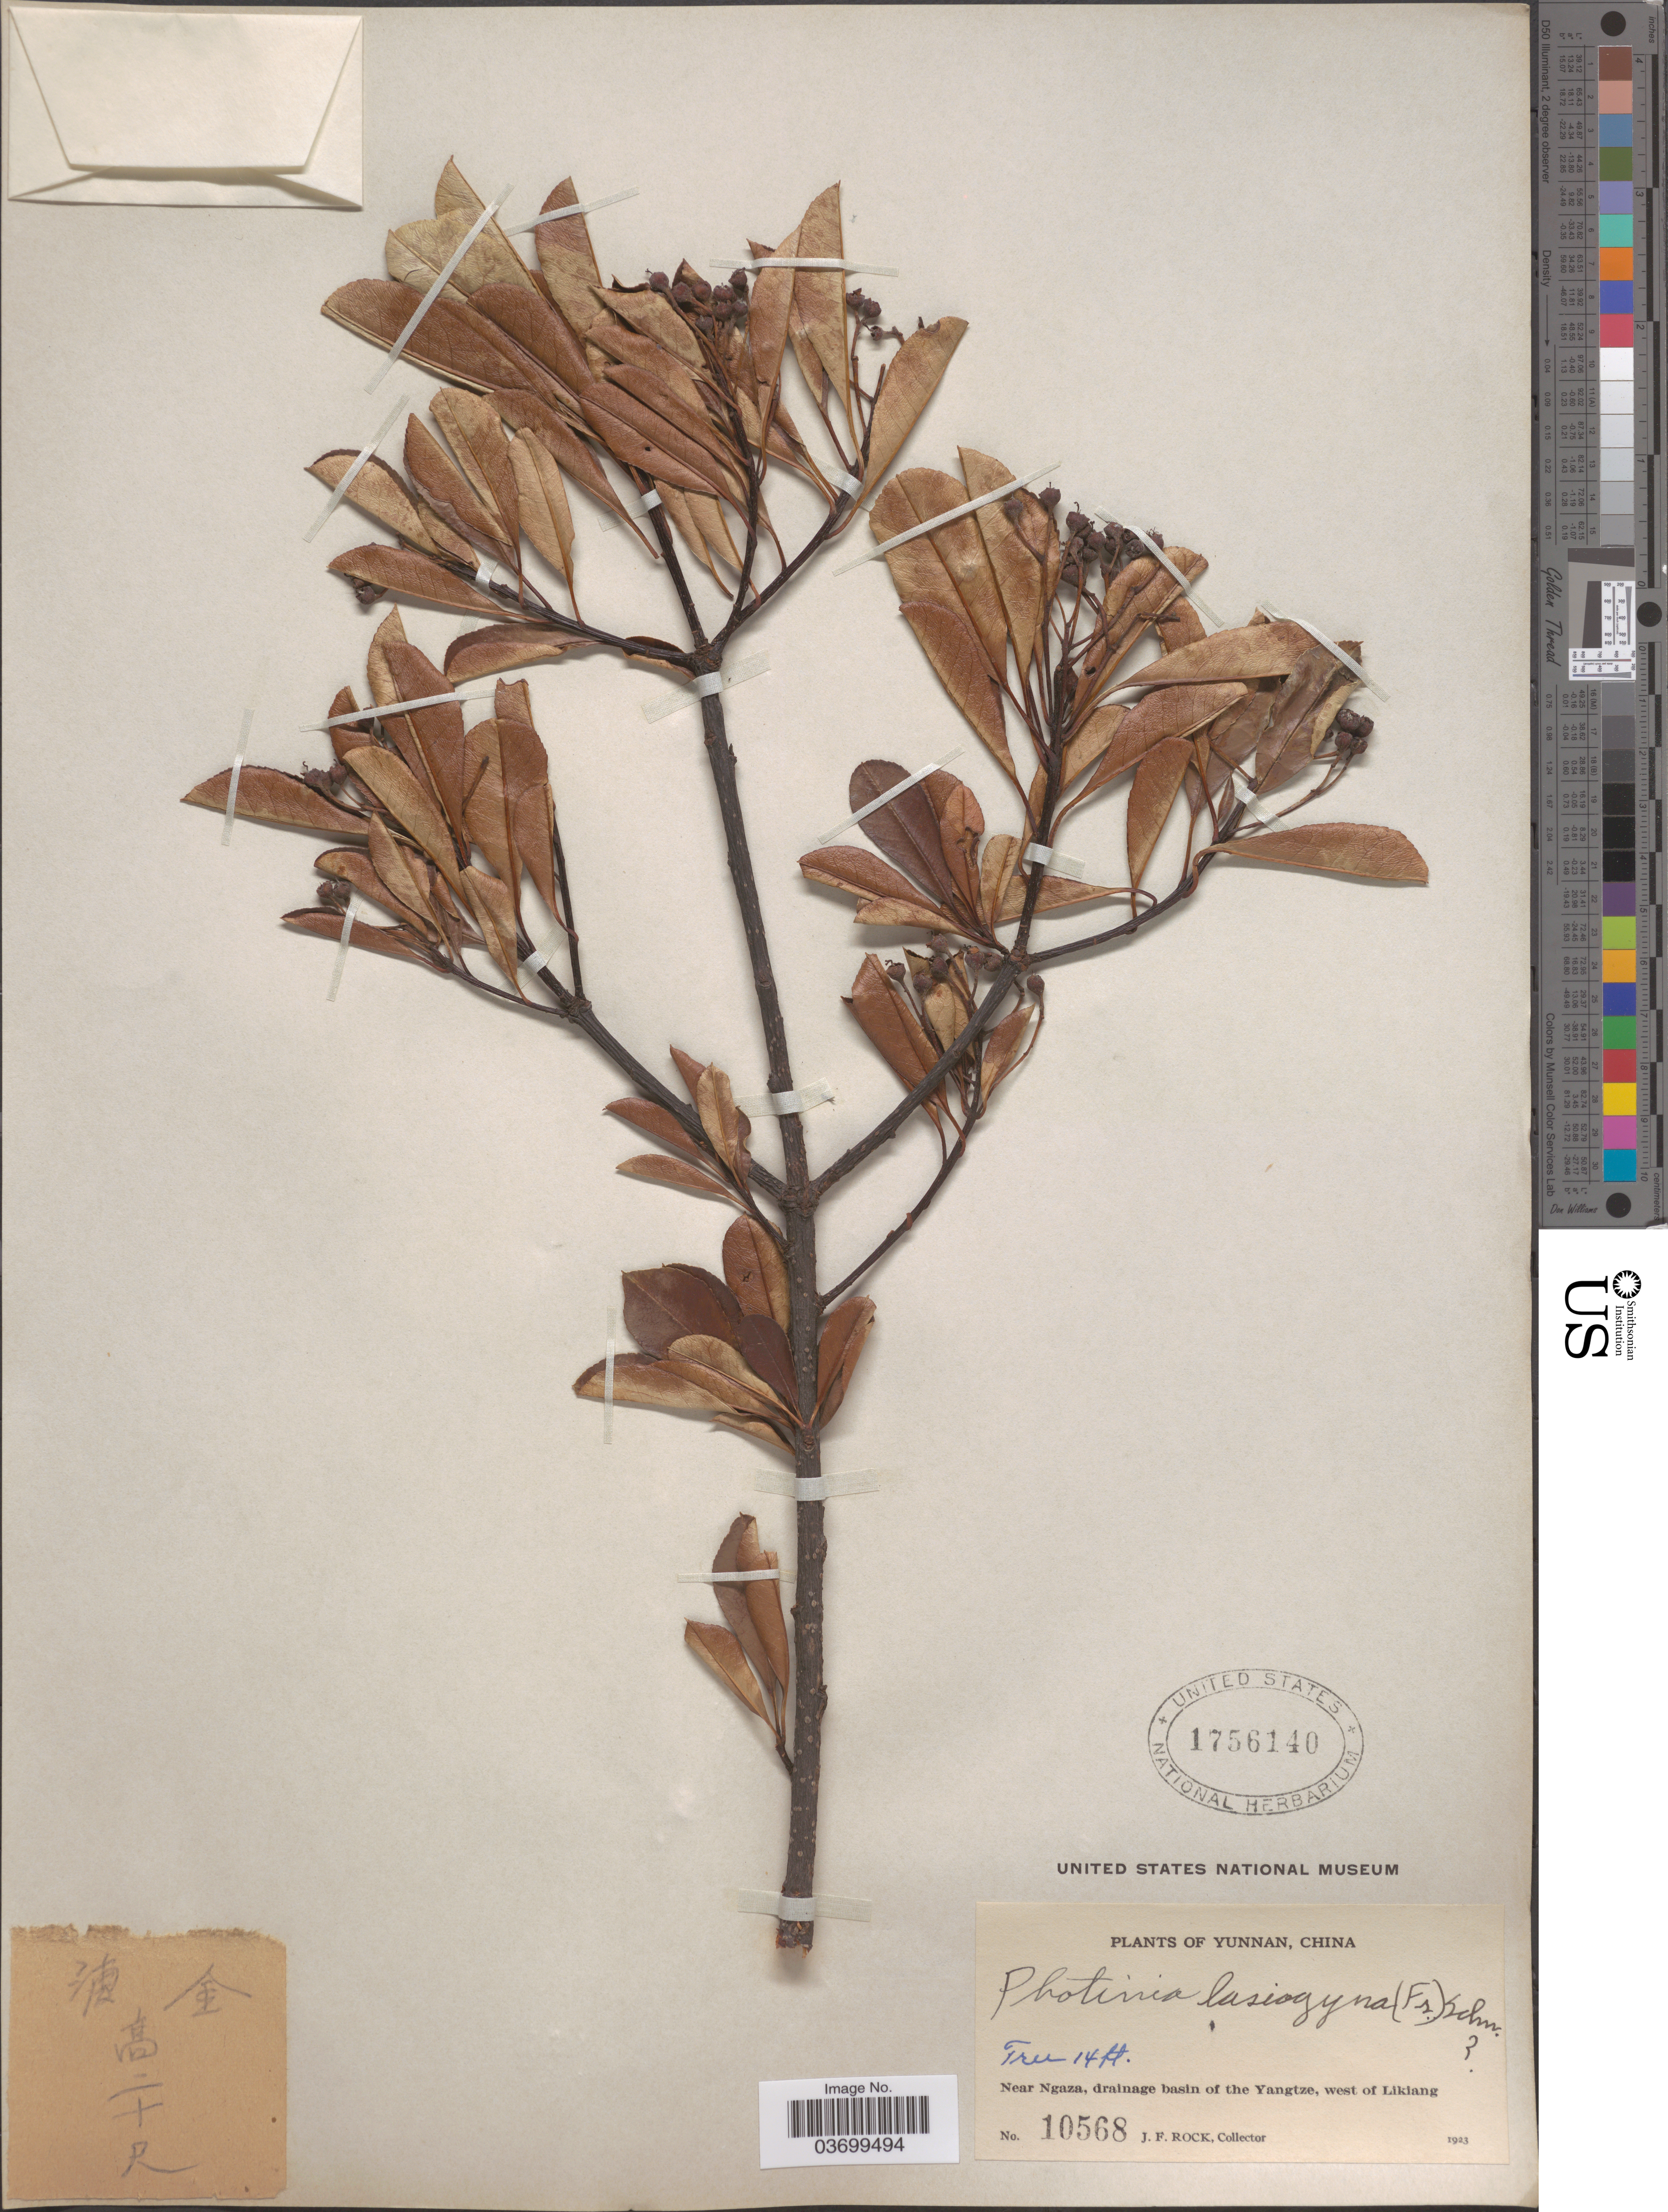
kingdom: Plantae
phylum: Tracheophyta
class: Magnoliopsida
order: Rosales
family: Rosaceae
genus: Photinia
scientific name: Photinia lasiogyna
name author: (Franch.) C.K. Schneid.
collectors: J. Rock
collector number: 10568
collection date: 1923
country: China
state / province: Yunnan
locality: Near Ngaza, drainage of the Yangtze, west of Likiang.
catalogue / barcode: US 1756140